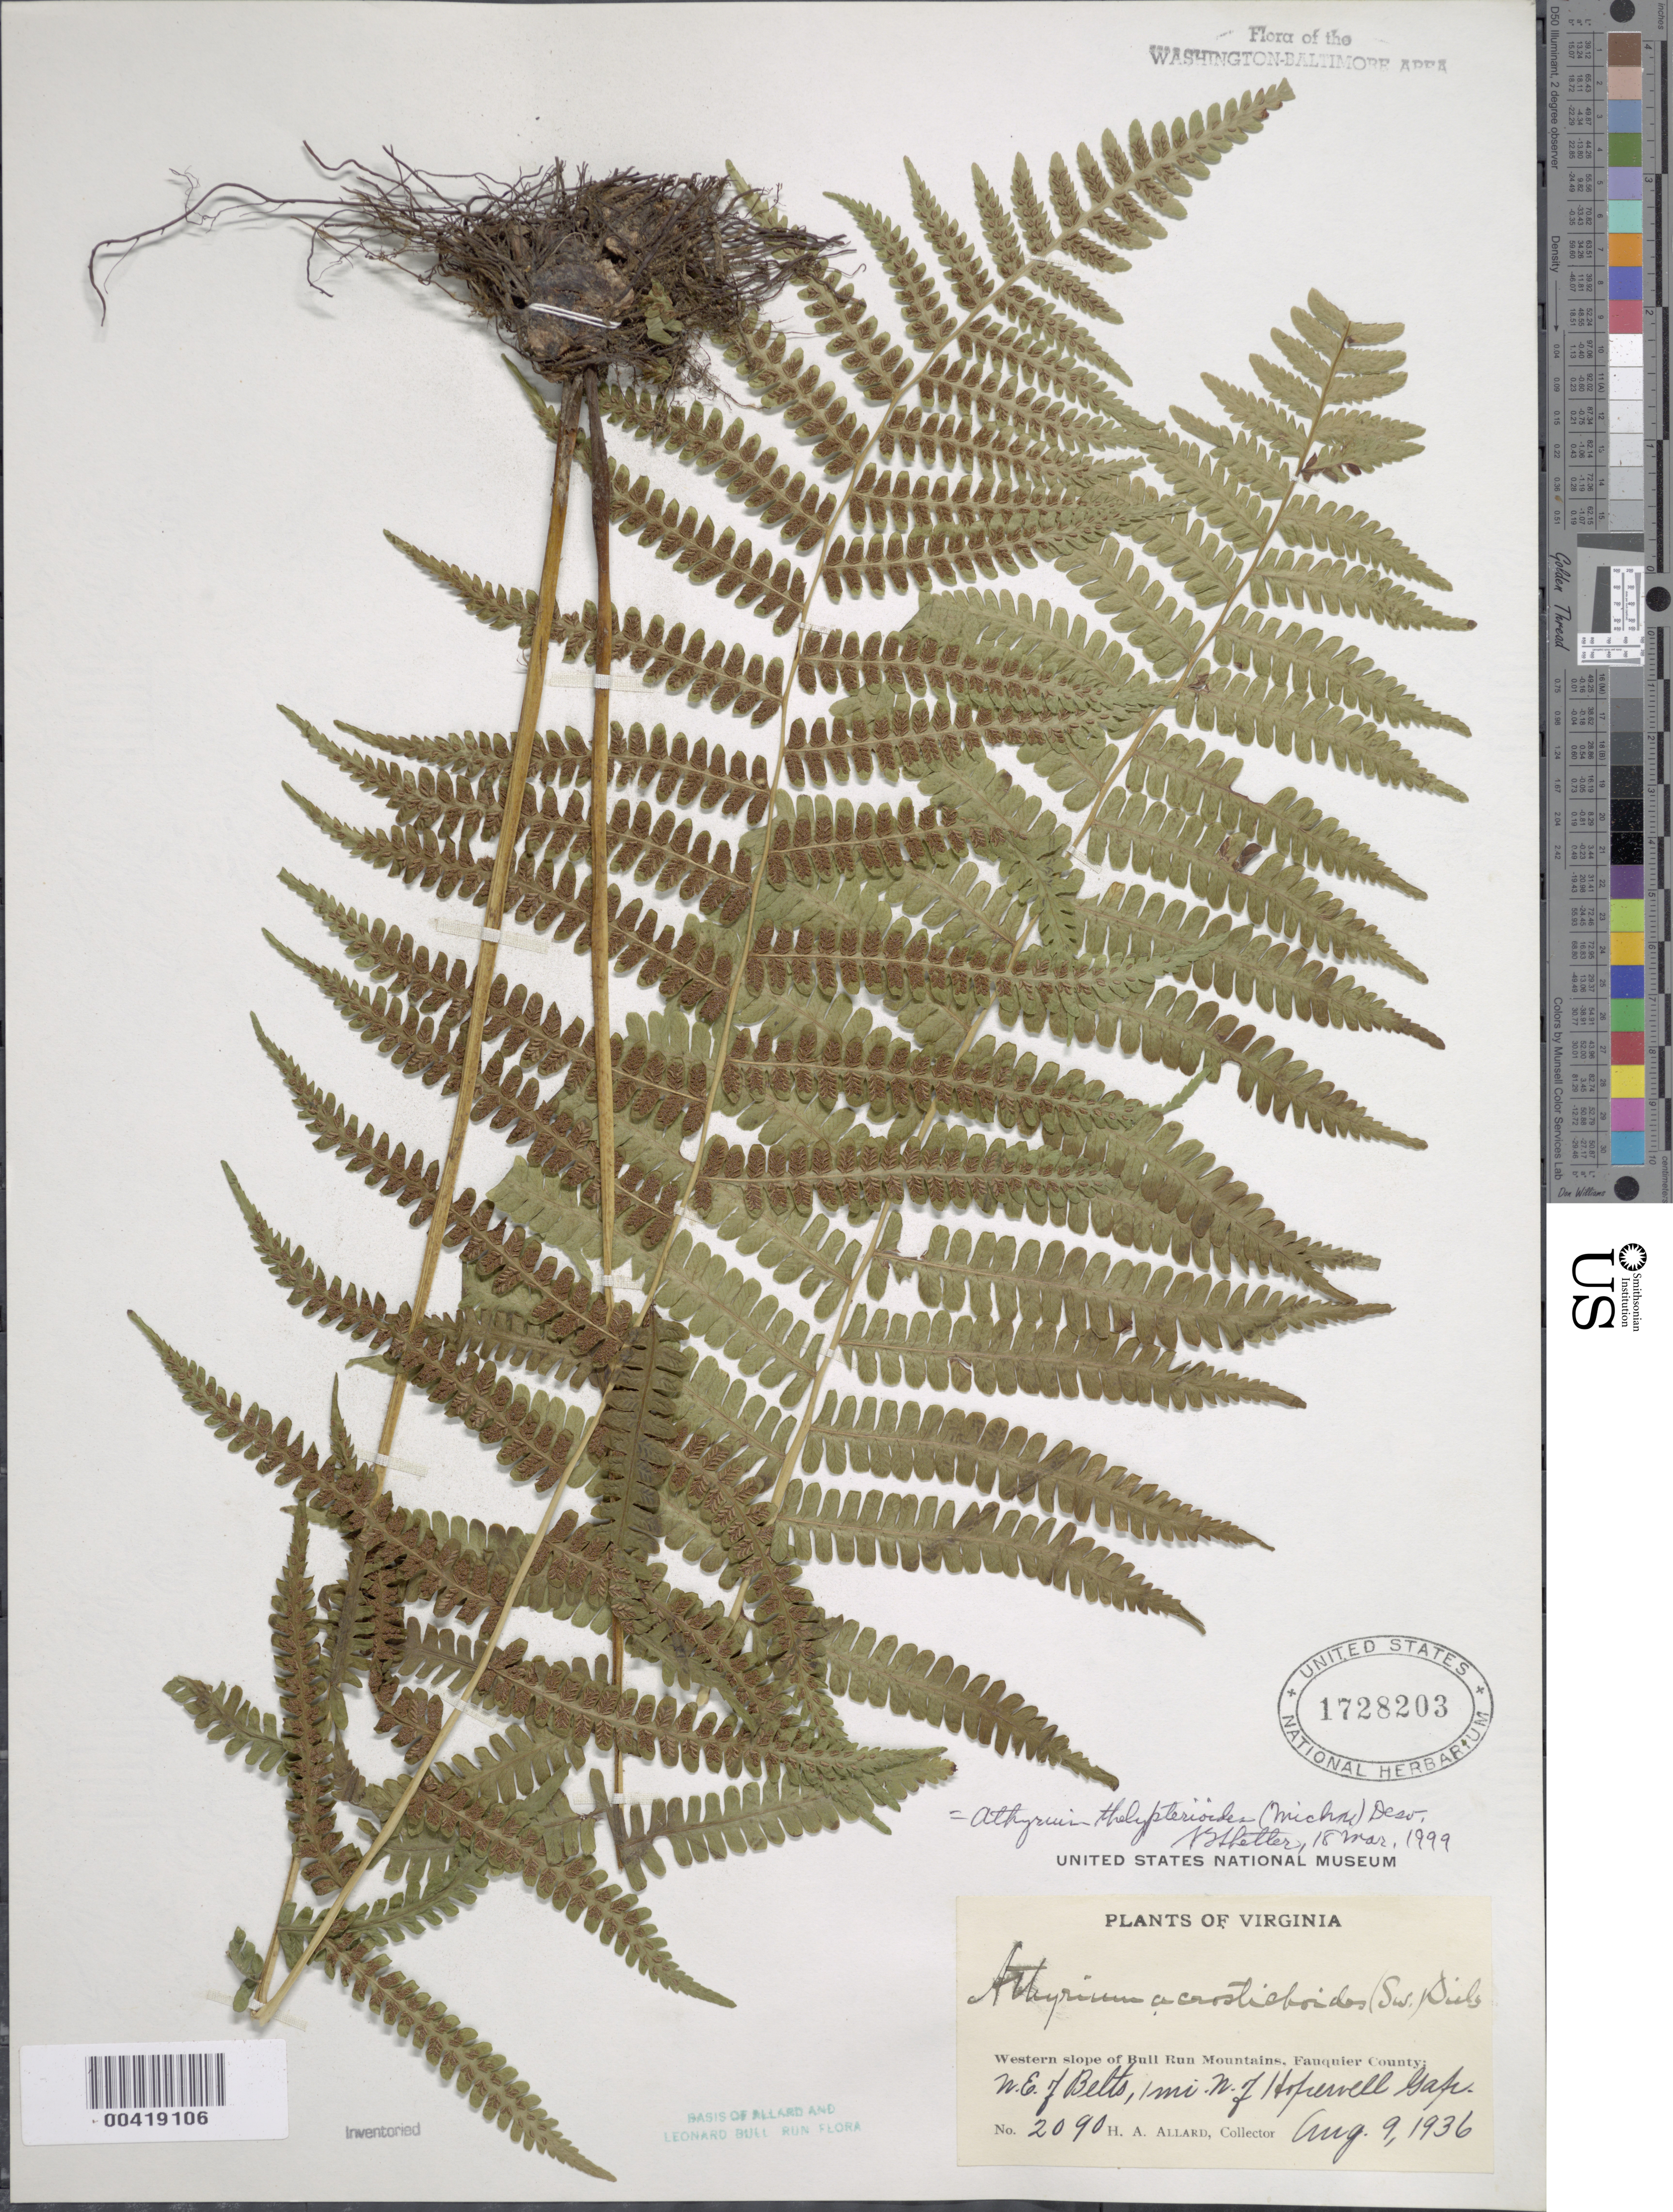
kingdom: Plantae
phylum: Tracheophyta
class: Polypodiopsida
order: Polypodiales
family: Athyriaceae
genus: Deparia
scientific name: Deparia acrostichoides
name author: (Sw.) M. Kato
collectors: H. A. Allard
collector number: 2090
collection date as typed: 09 Aug 1936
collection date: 1936-08-09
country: United States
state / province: Virginia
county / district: Fauquier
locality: Northeast of Belts, north of Hopewell Gap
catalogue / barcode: US 1728203